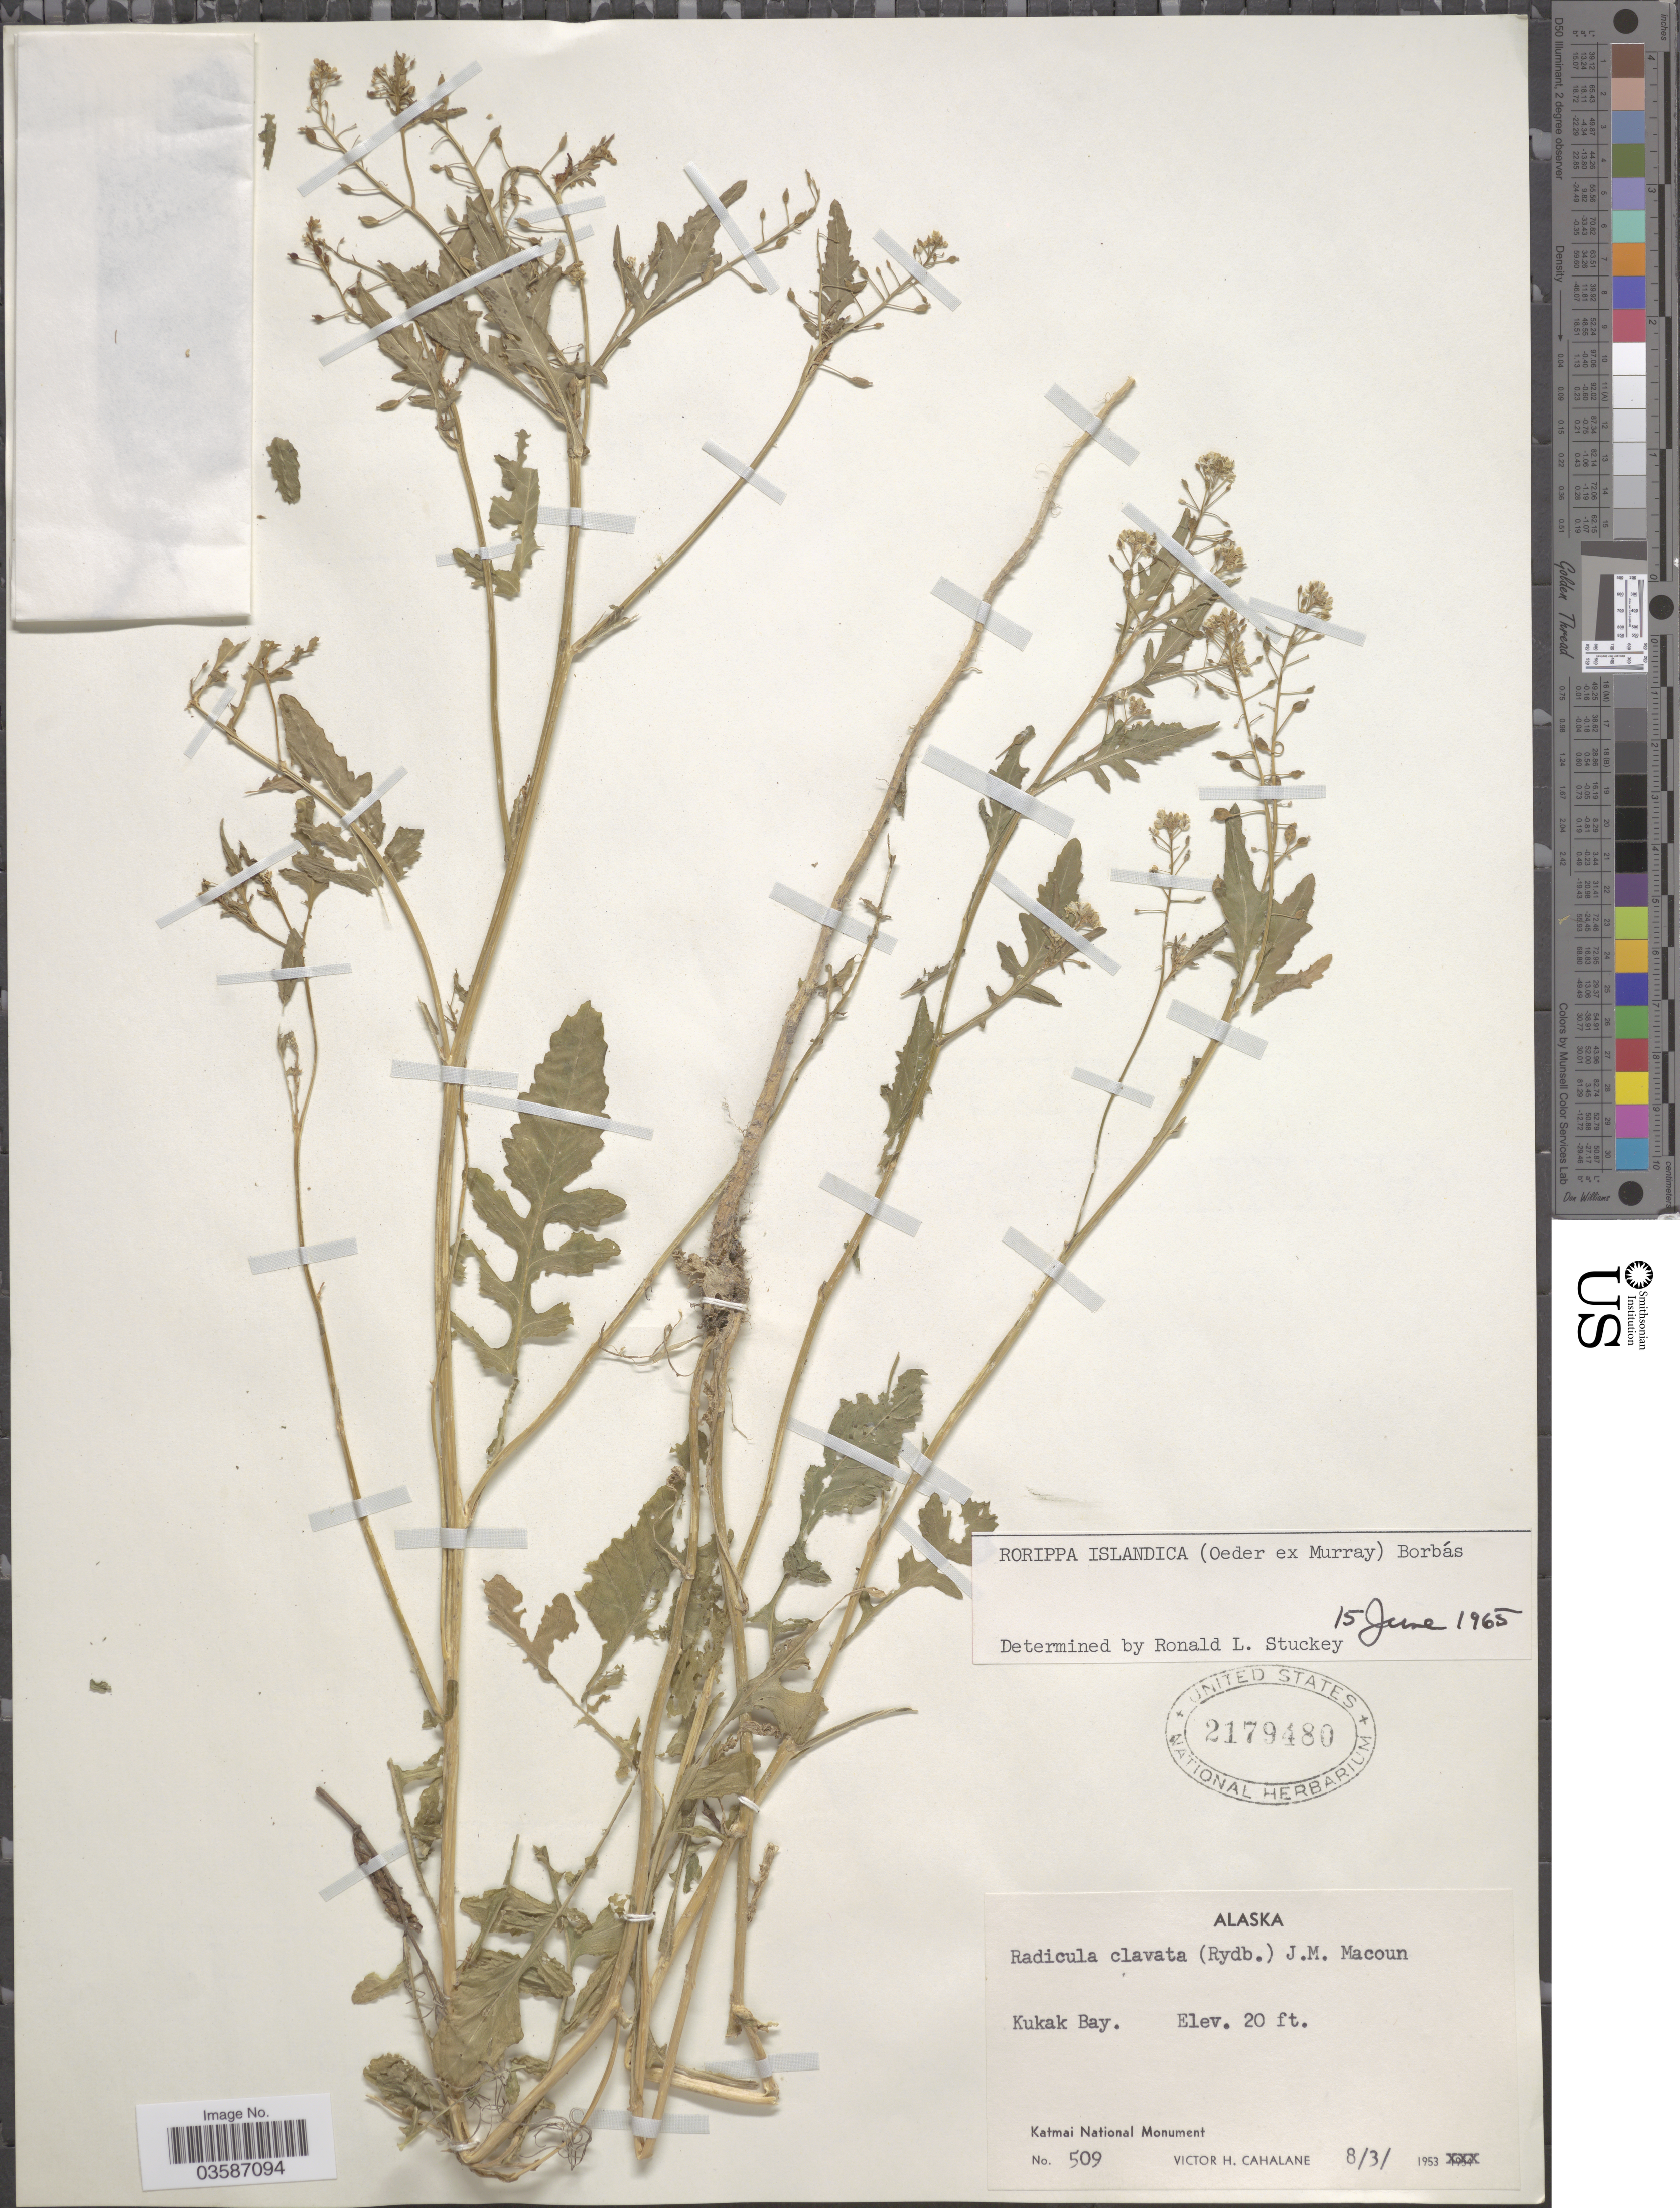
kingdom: Plantae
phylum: Tracheophyta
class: Magnoliopsida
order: Brassicales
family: Brassicaceae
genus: Rorippa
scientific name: Rorippa islandica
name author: (Oeder) Borbás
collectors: V. Cahalane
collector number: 509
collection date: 1953-08-03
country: United States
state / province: Alaska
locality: Kukak Bay. Katmai National Monument.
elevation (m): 6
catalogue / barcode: US 2179480